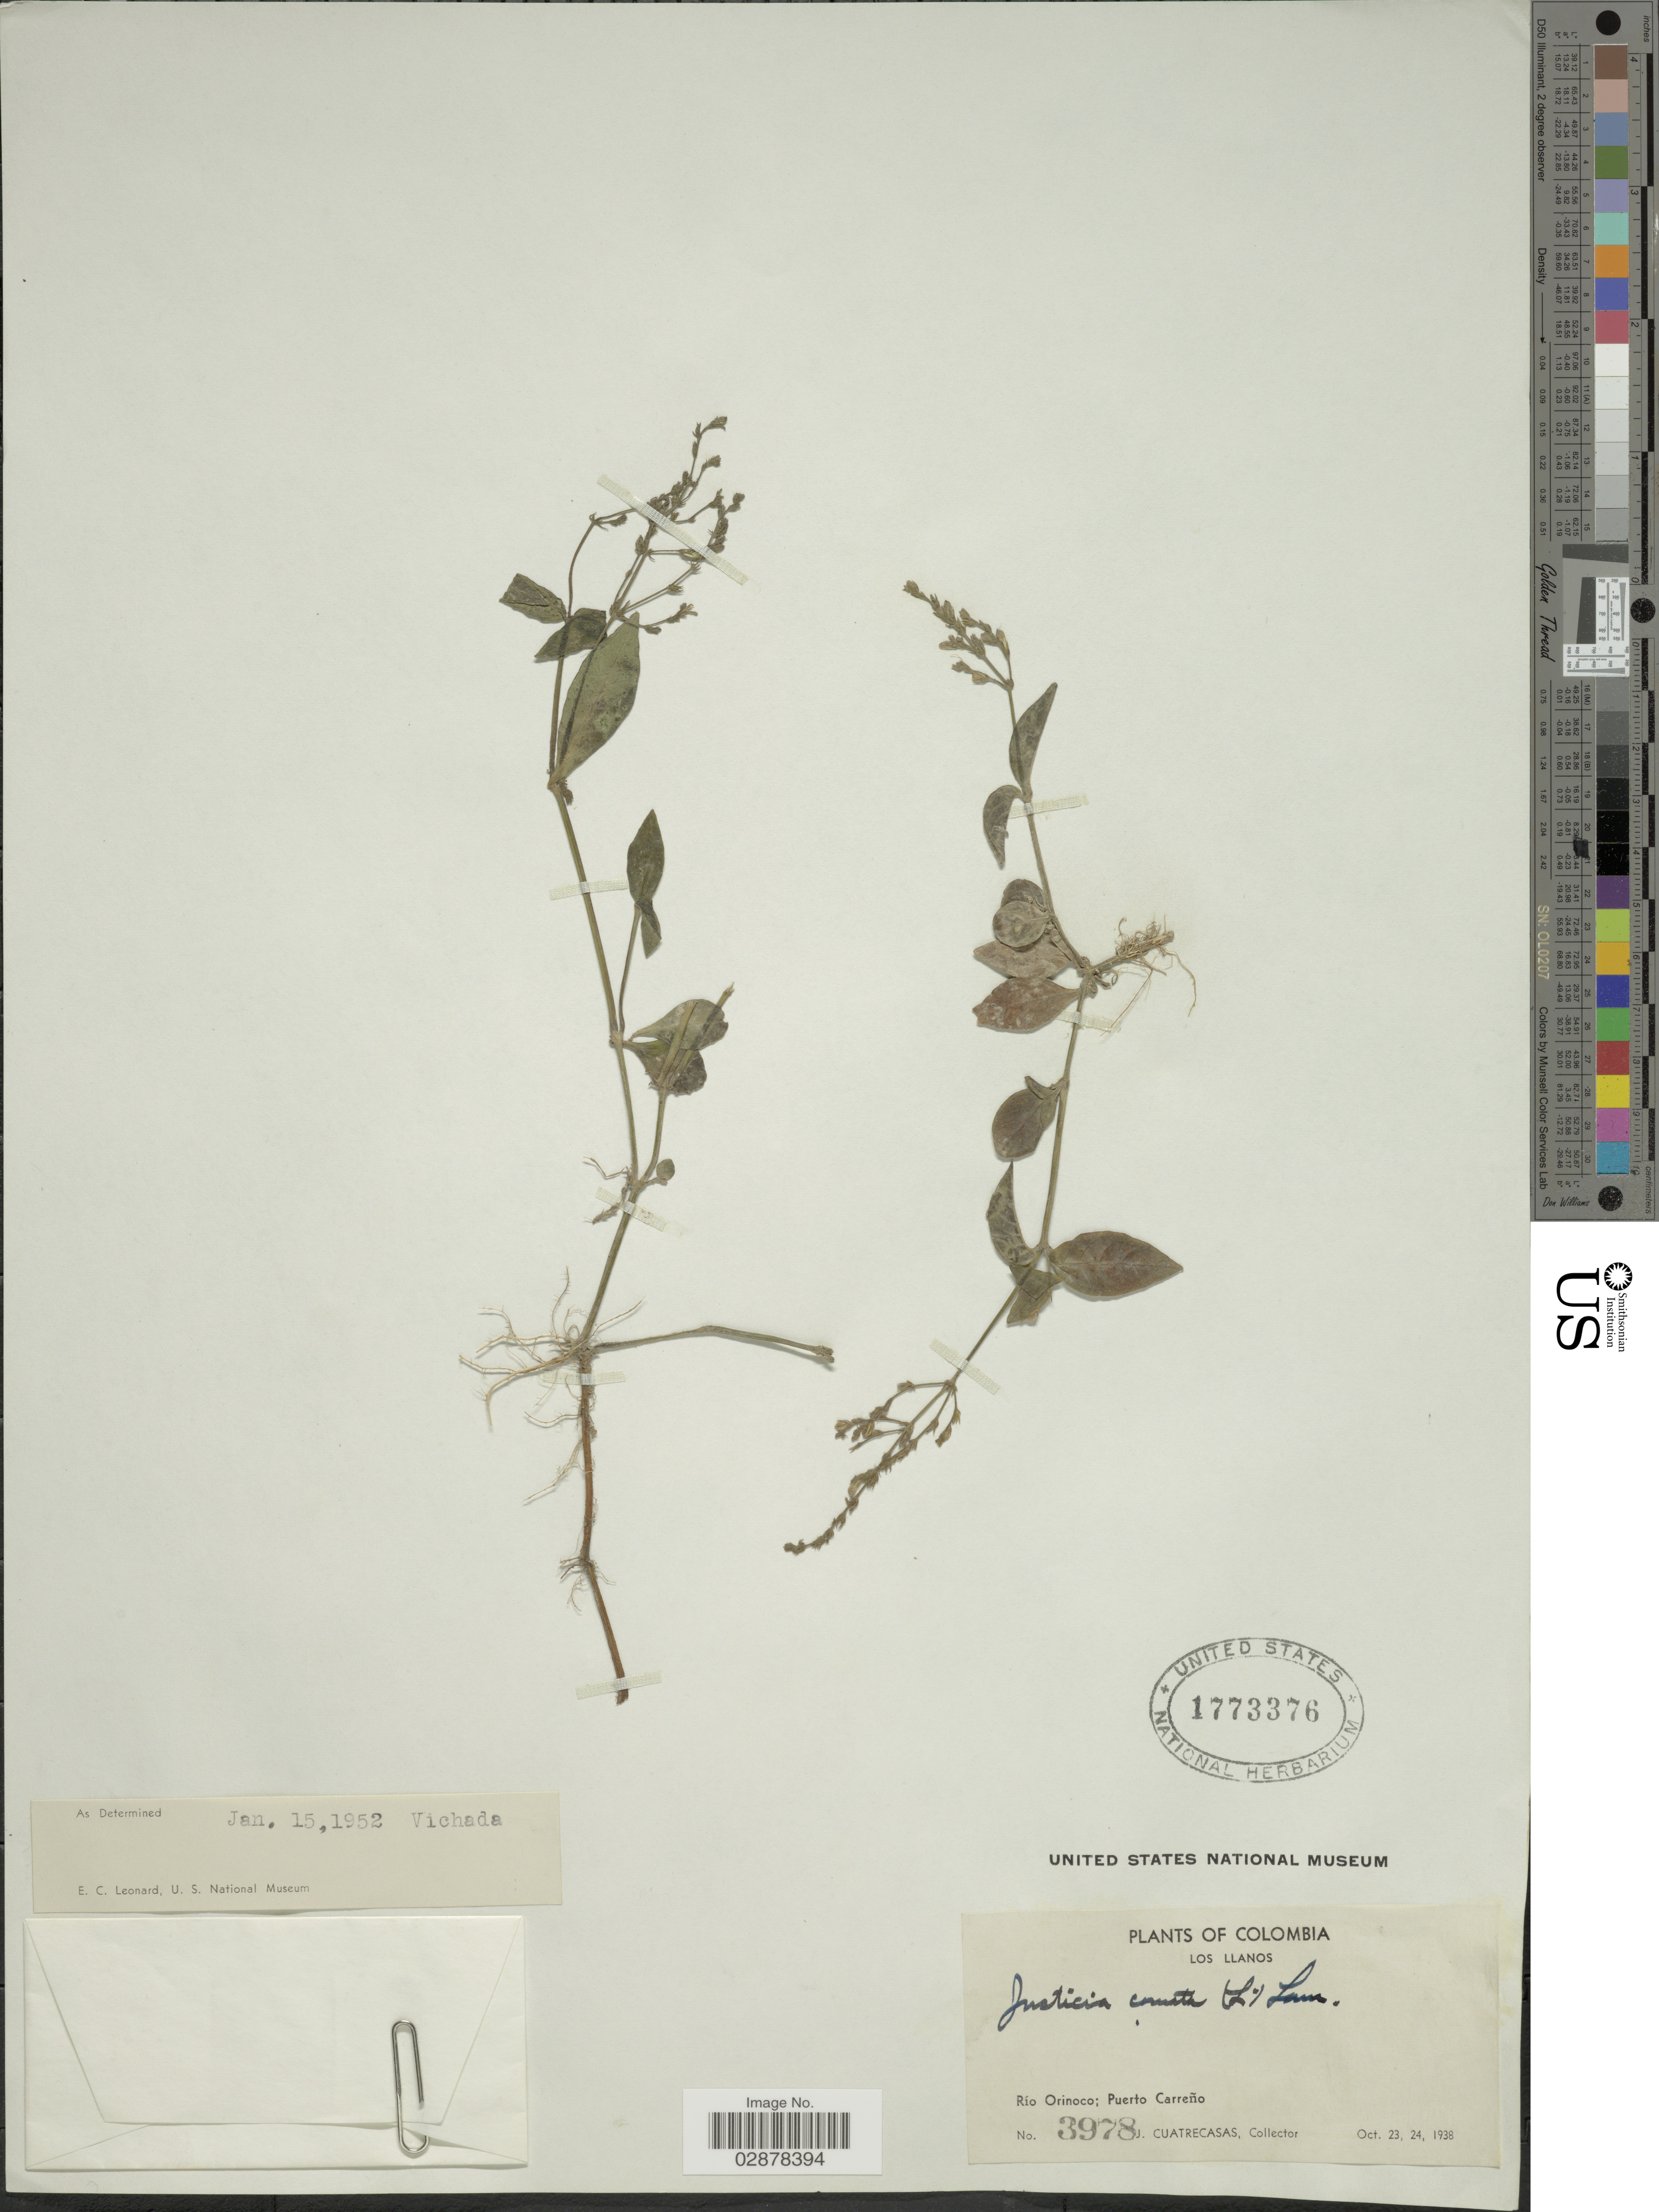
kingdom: Plantae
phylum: Tracheophyta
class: Magnoliopsida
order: Lamiales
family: Acanthaceae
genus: Justicia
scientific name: Justicia comata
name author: (L.) Lam.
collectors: J. Cuatrecasas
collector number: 3978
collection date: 1938-10-23/1938-10-24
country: Colombia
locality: Los Llanos. Río Orinoco; Puerto Carreño.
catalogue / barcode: US 1773376